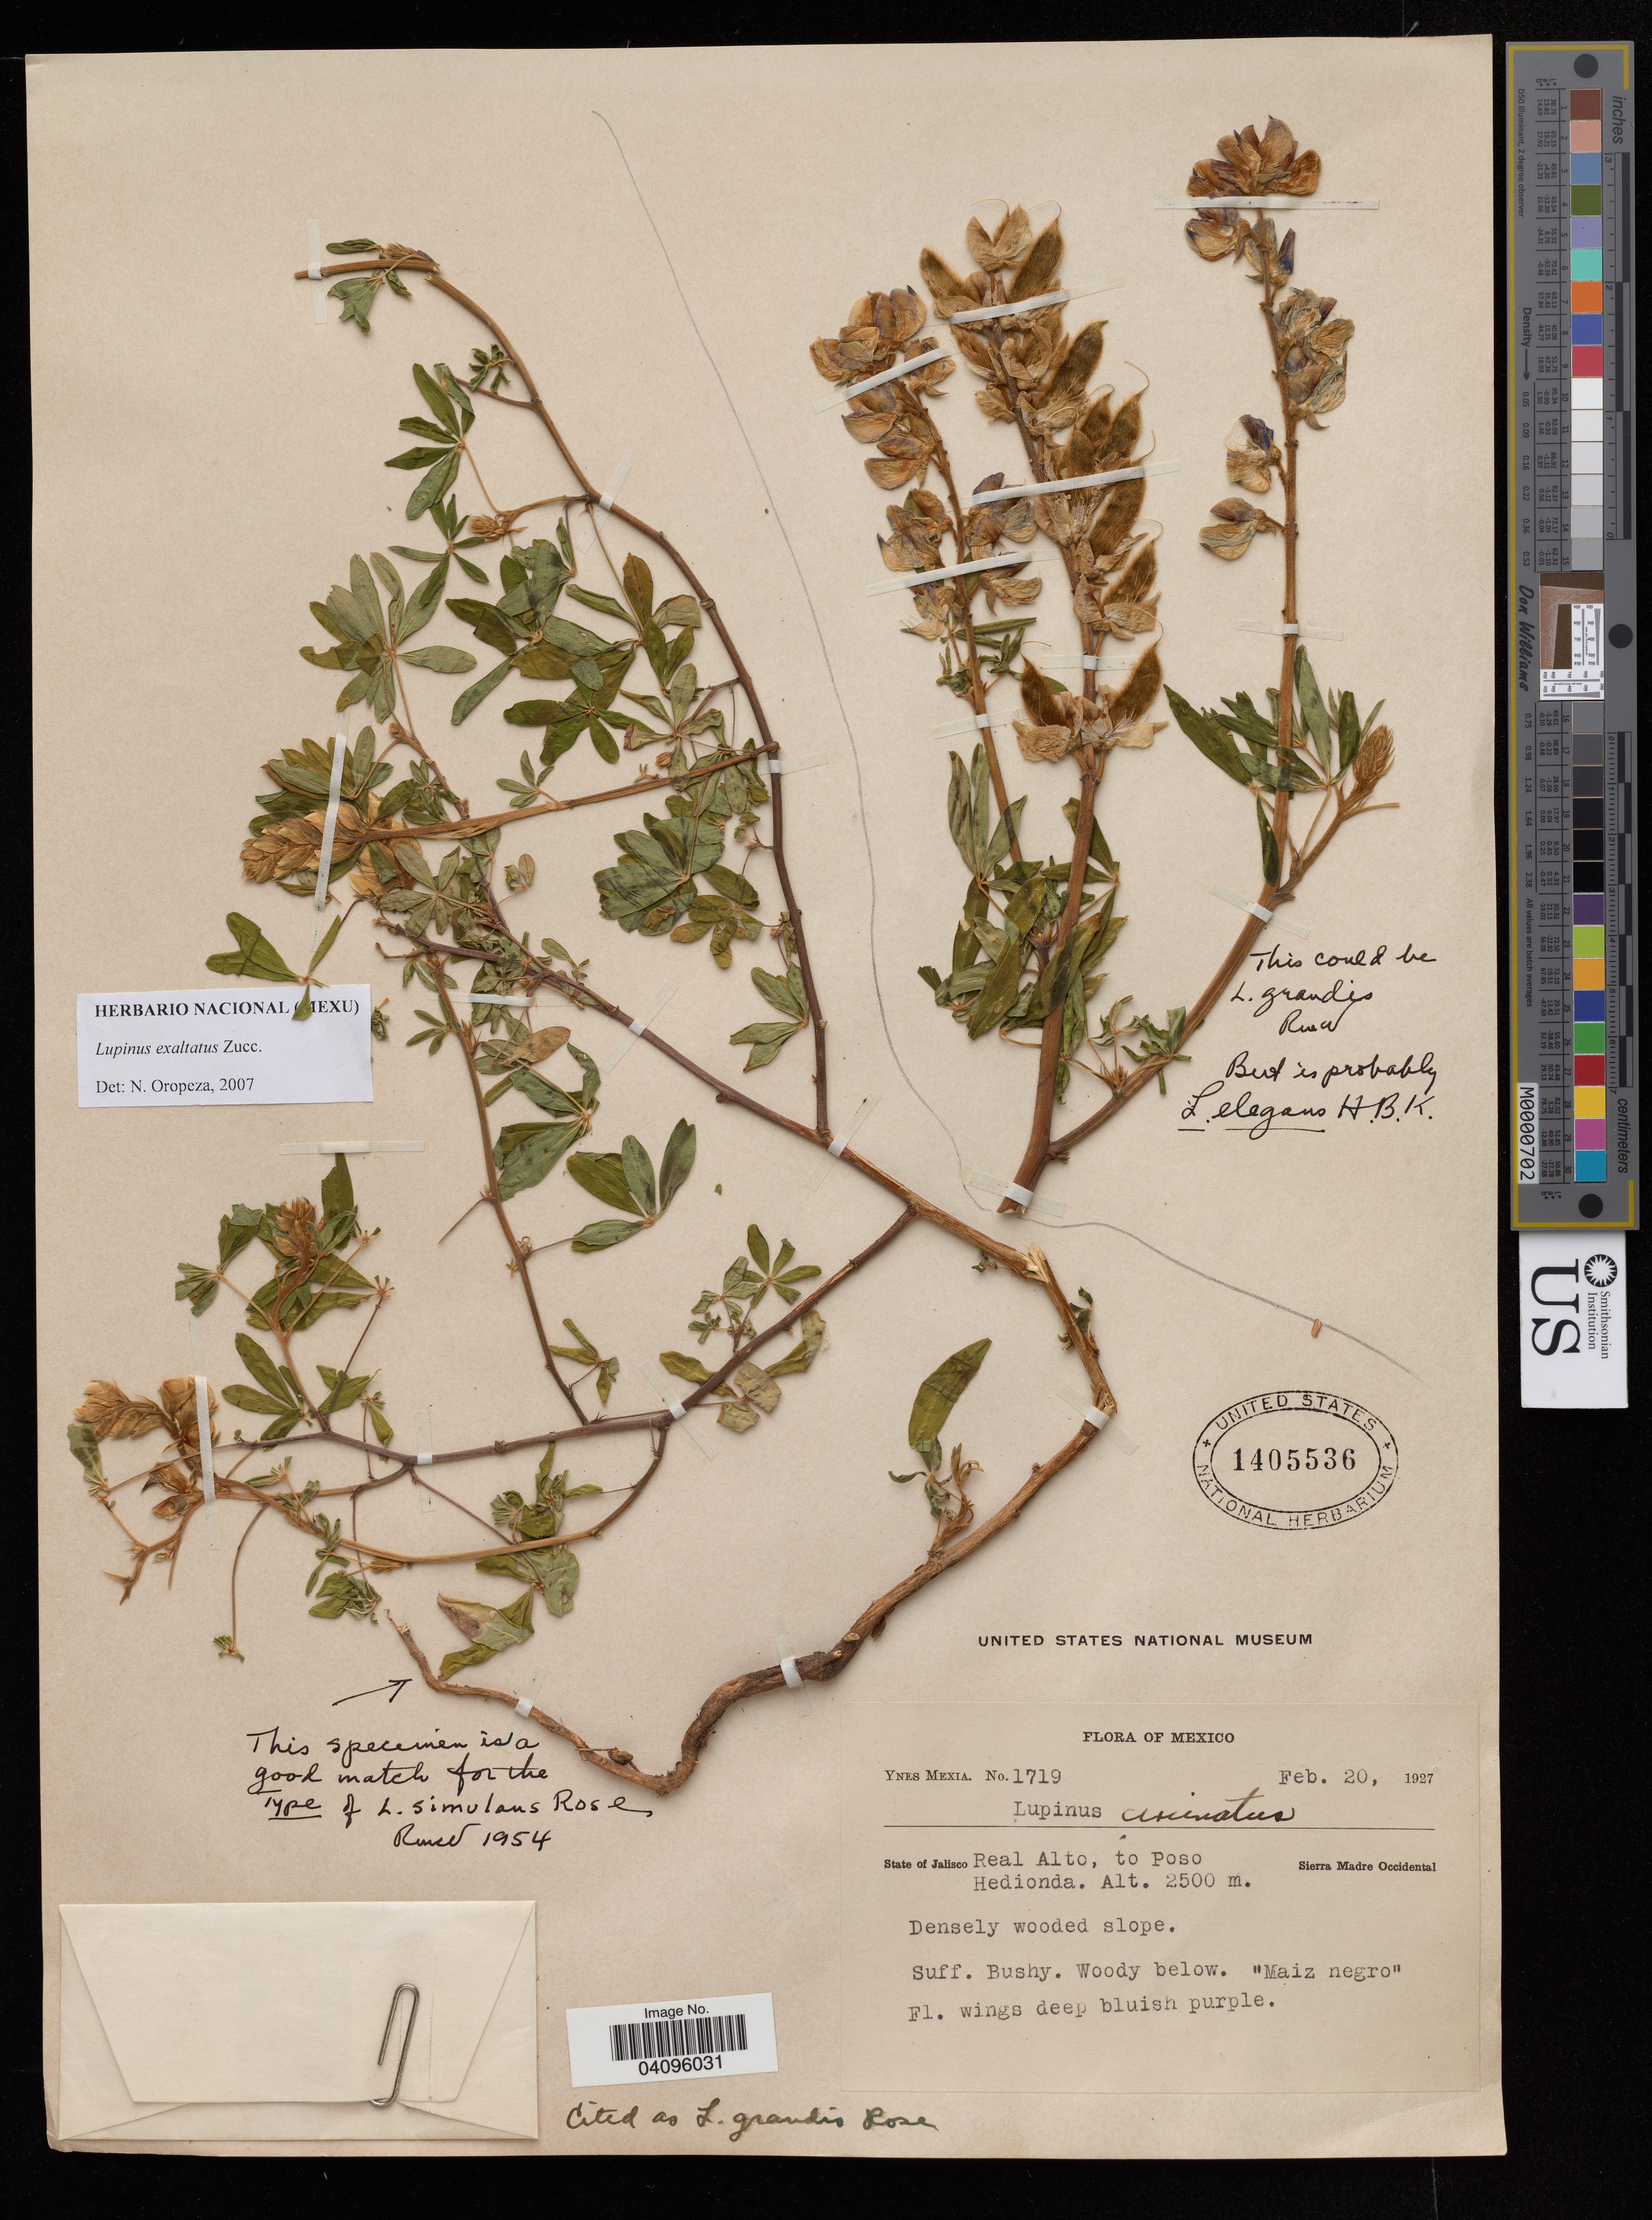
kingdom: Plantae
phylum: Tracheophyta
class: Magnoliopsida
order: Fabales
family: Fabaceae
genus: Lupinus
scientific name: Lupinus grandis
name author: Rose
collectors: Y. Mexia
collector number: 1719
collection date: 1927-02-20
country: Mexico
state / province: Jalisco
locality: Real Alto, to Poso, Hedionda. Sierra Madre Occidental.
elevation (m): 2500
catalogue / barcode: US 1405536